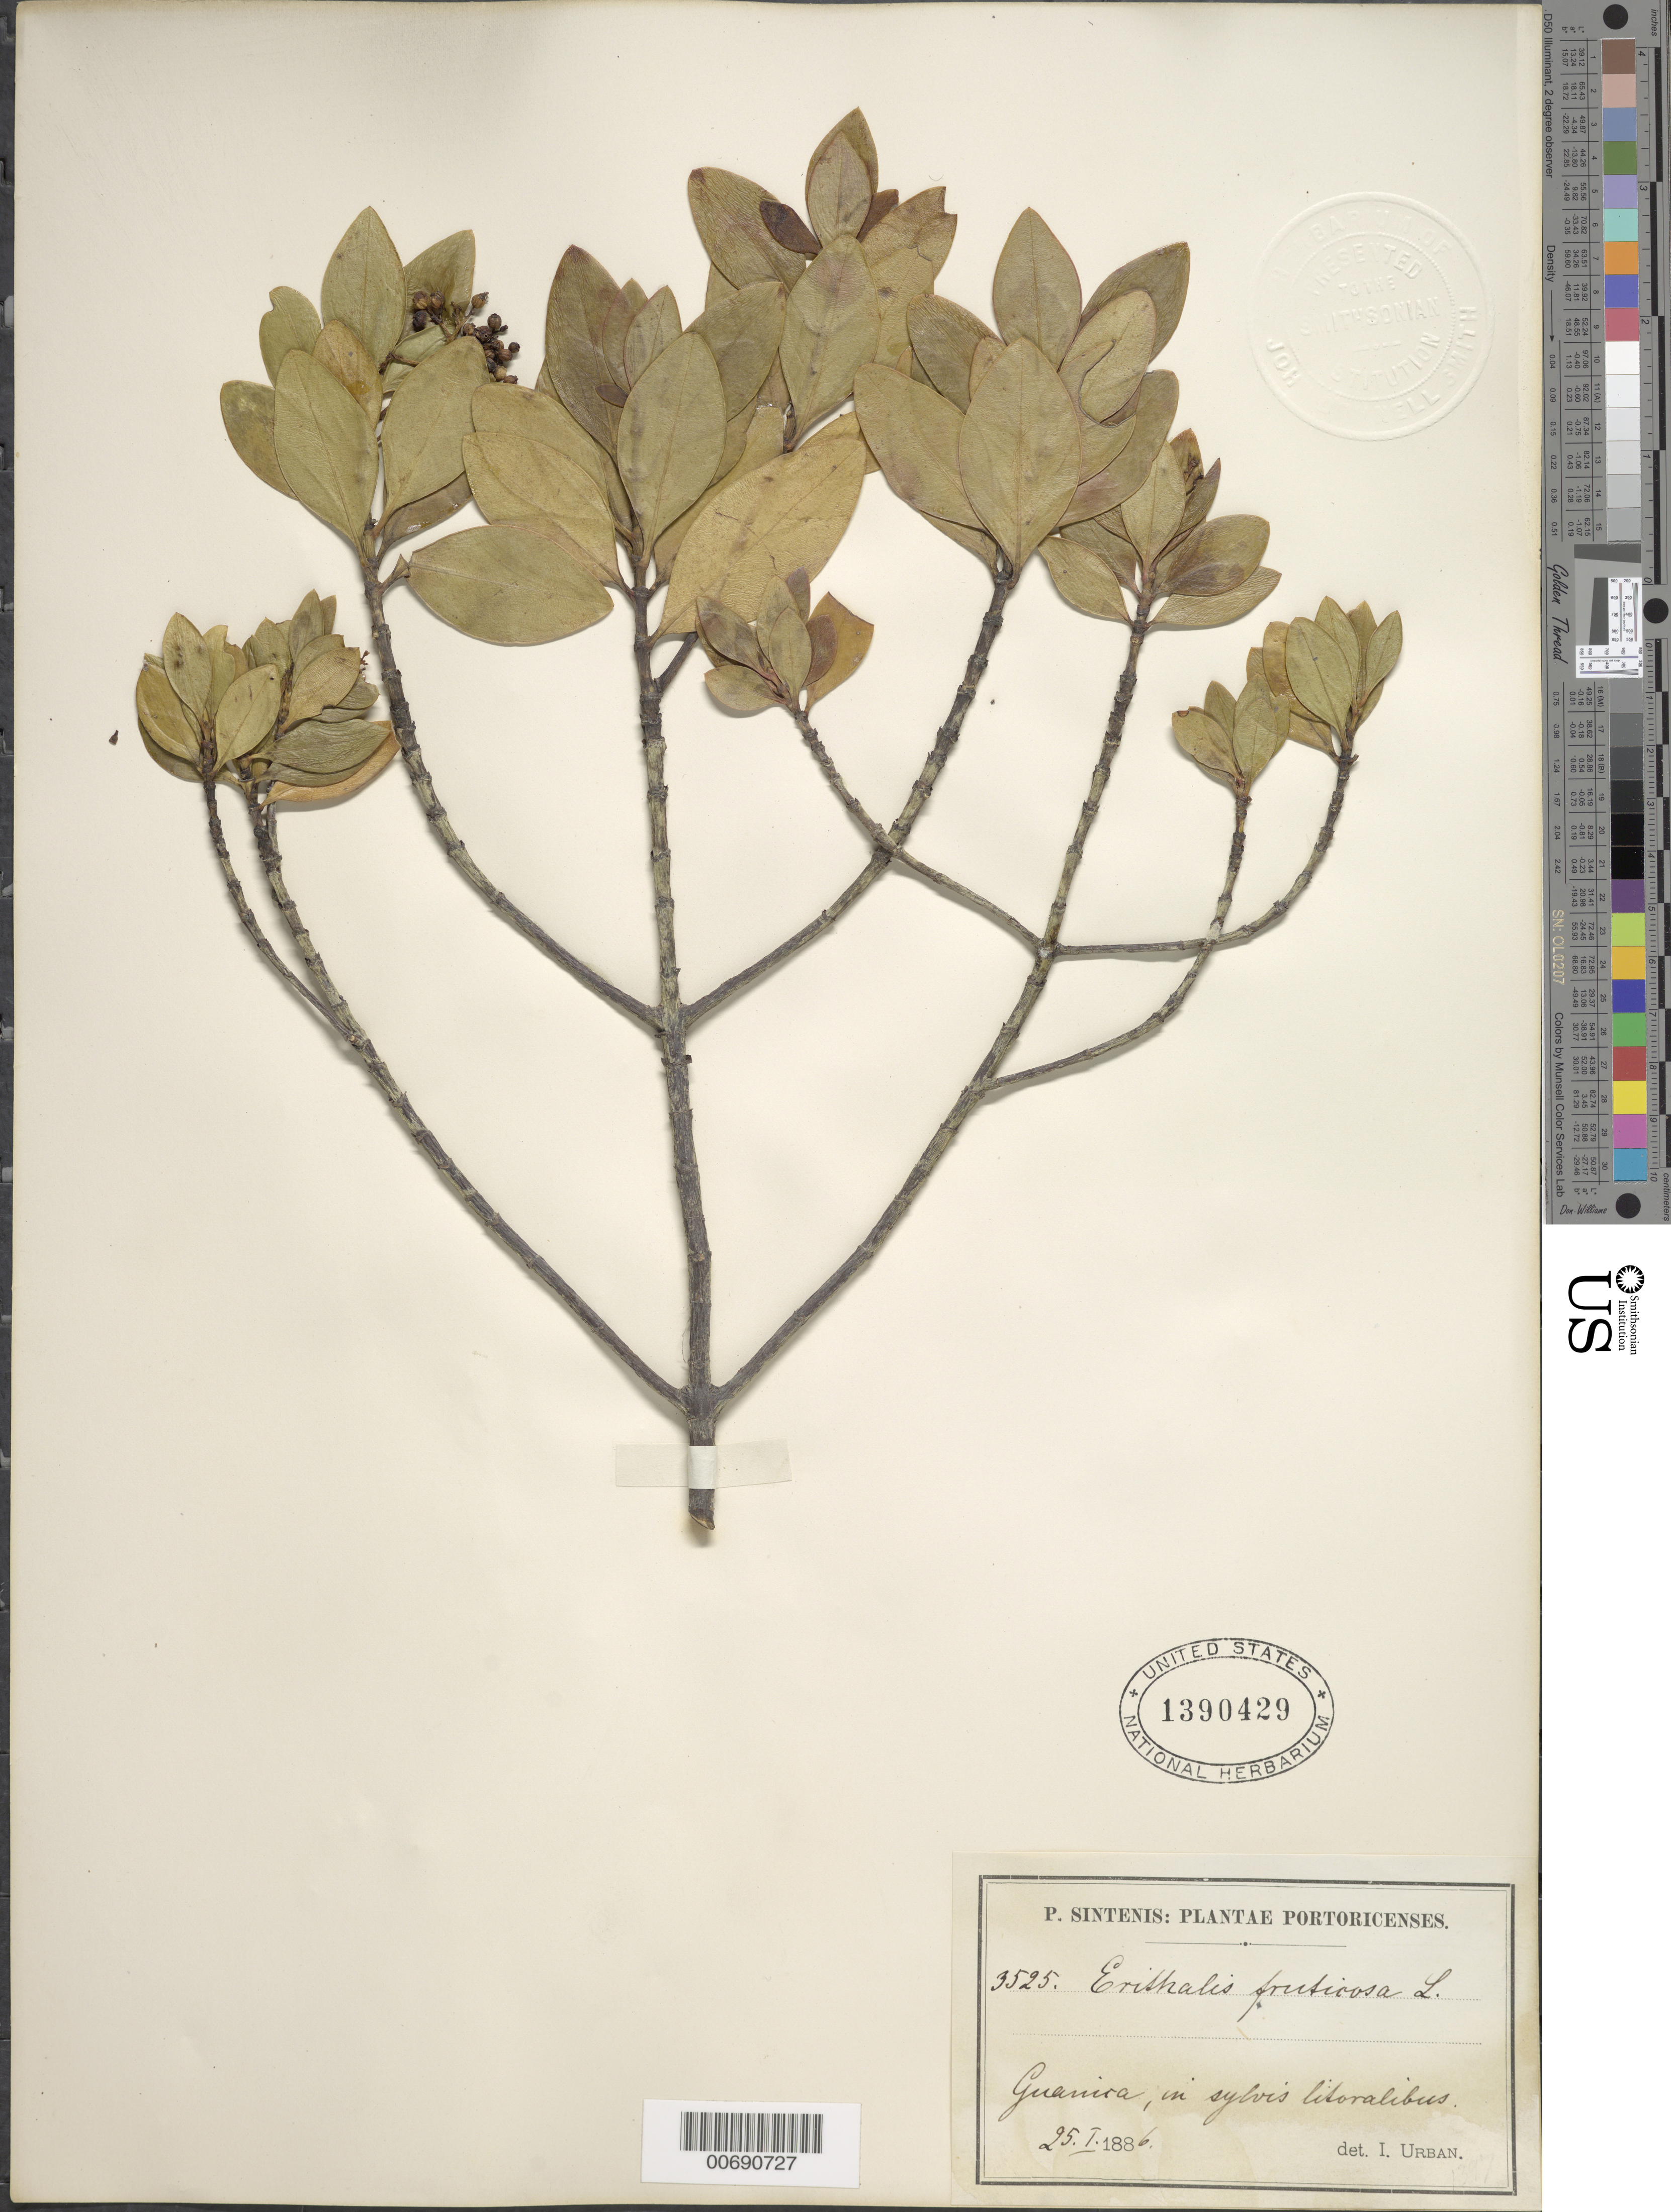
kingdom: Plantae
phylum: Tracheophyta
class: Magnoliopsida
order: Gentianales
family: Rubiaceae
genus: Erithalis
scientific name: Erithalis fruticosa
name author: L.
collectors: P. Sintenis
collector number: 3525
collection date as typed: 25 Jan 1886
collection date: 1886-01-25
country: Puerto Rico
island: Greater Antilles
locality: Guanica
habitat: in sylvis litoralibus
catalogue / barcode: US 1390429